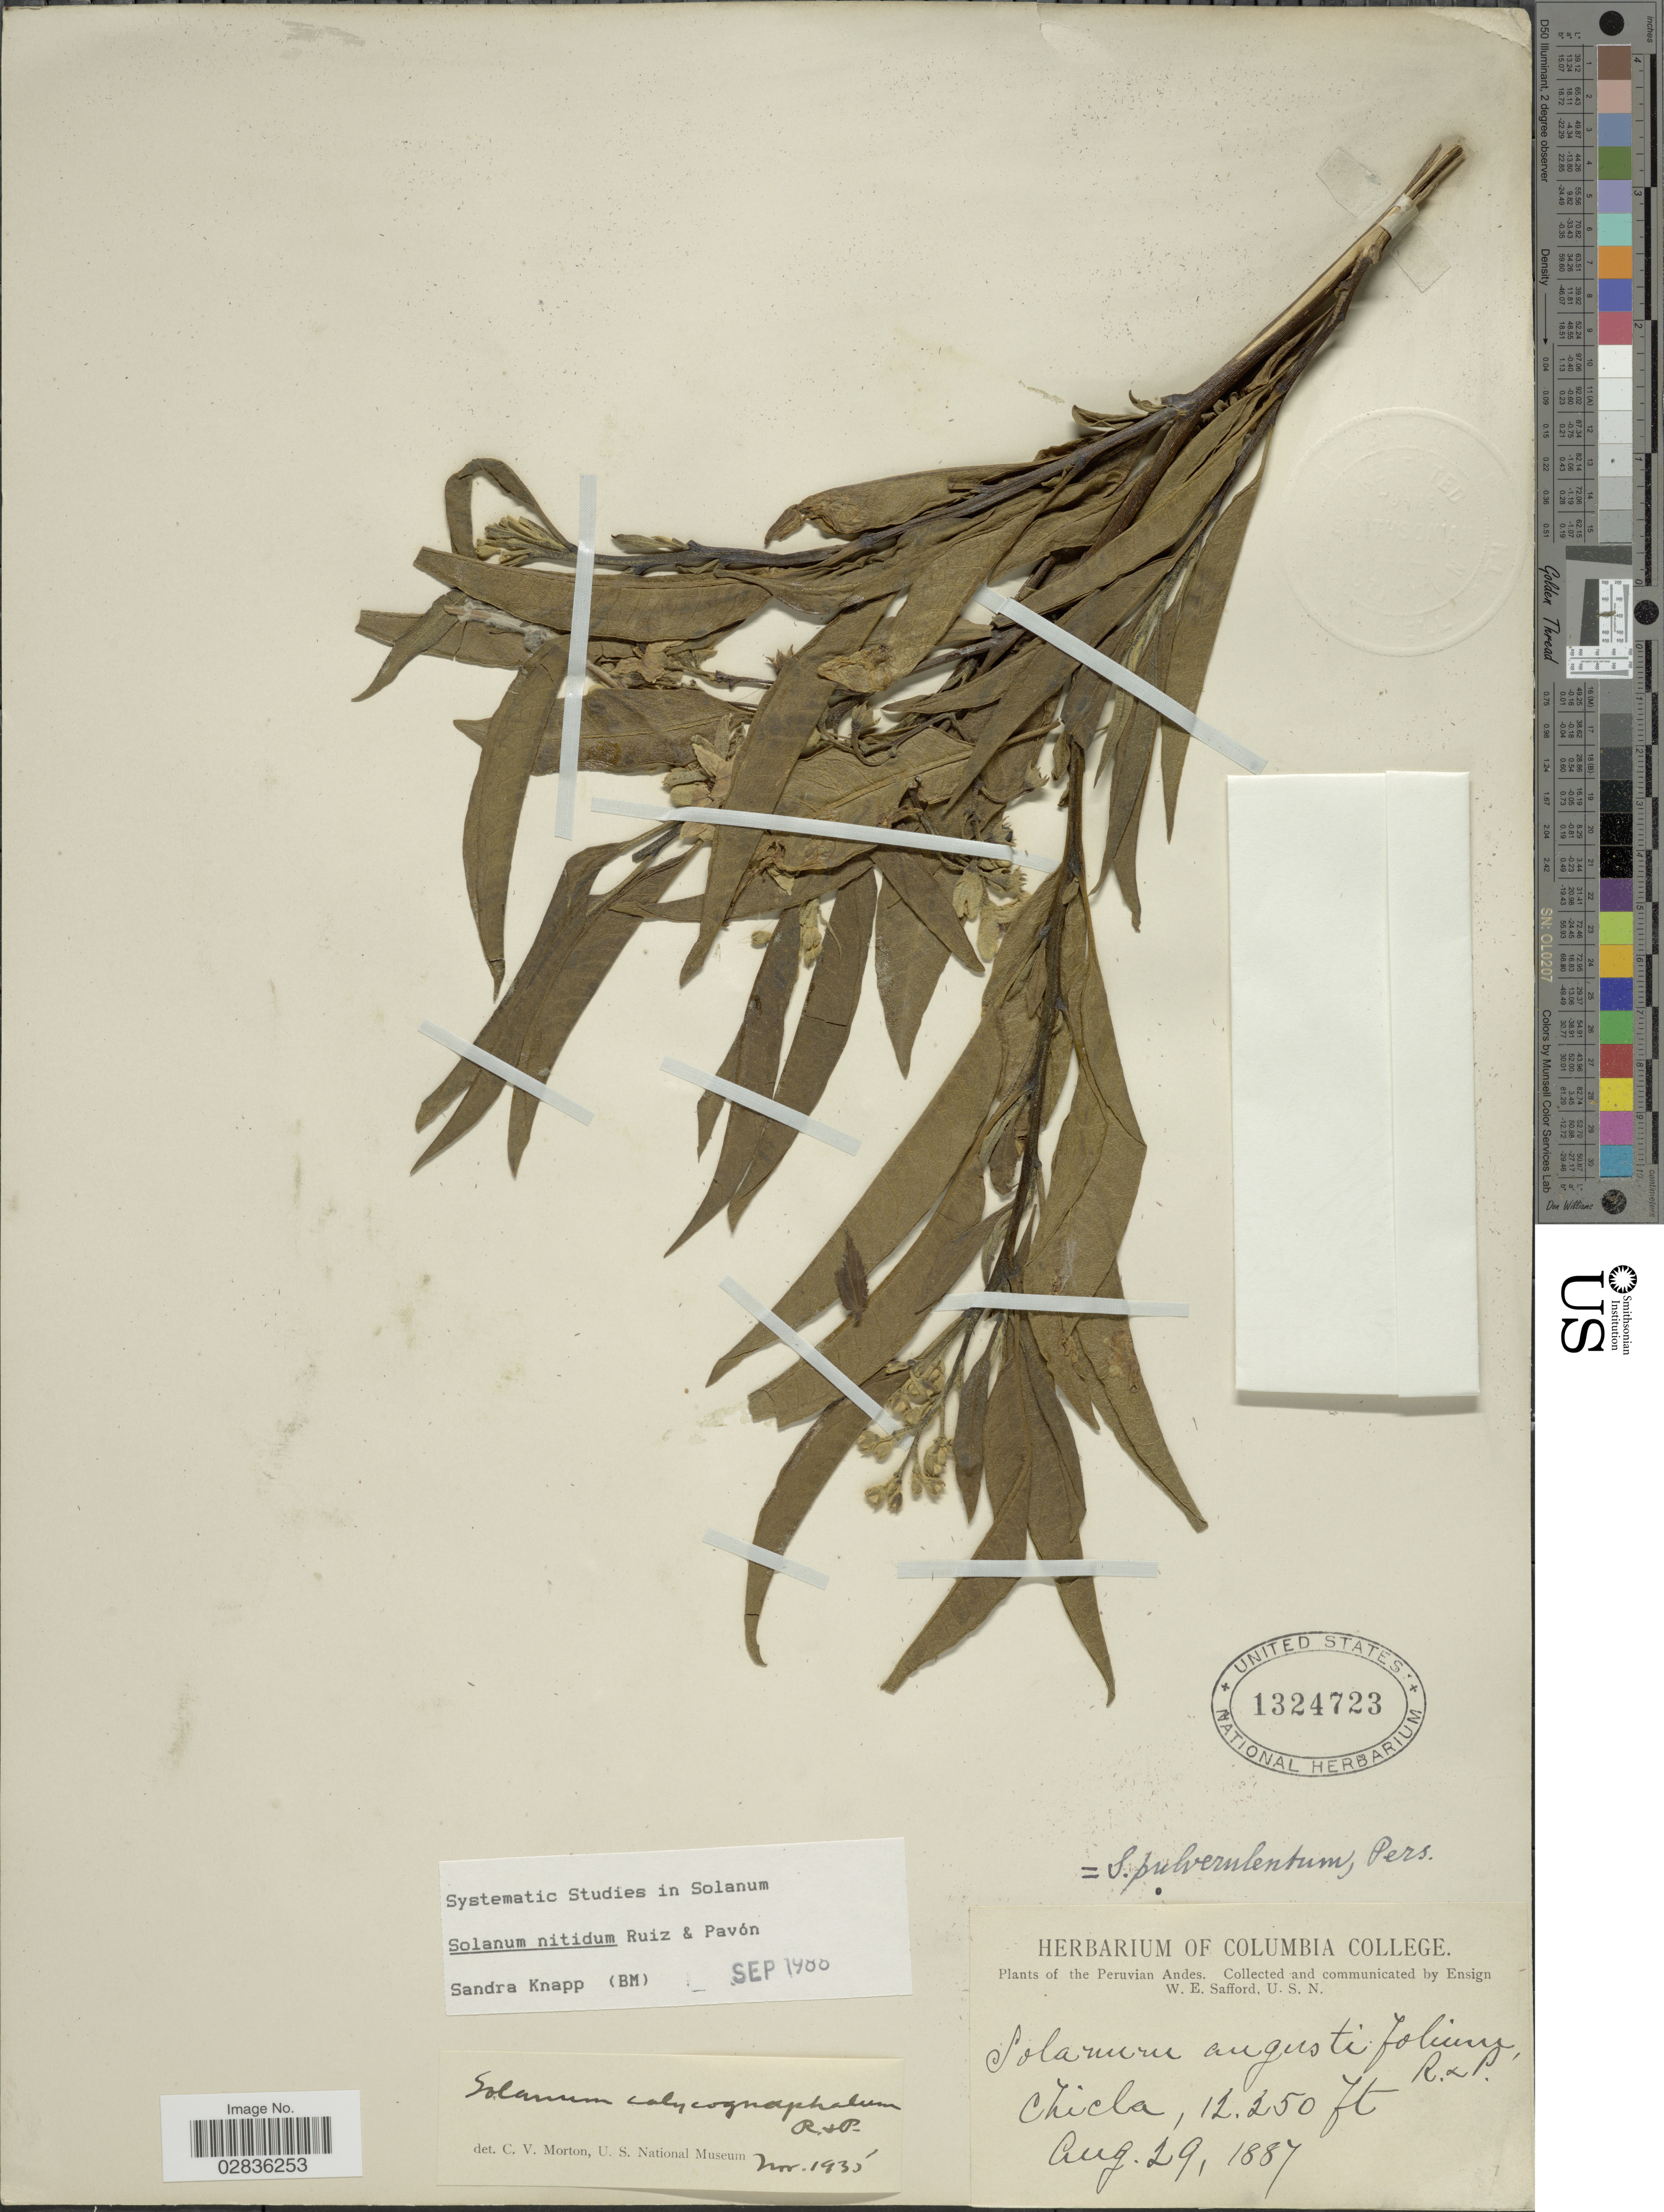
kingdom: Plantae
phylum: Tracheophyta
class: Magnoliopsida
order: Solanales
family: Solanaceae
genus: Solanum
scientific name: Solanum nitidum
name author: Ruiz & Pav.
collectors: W. E. Safford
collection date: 1887-08-29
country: Peru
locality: Peruvian Andes. Chicla.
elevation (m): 3734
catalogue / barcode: US 1324723